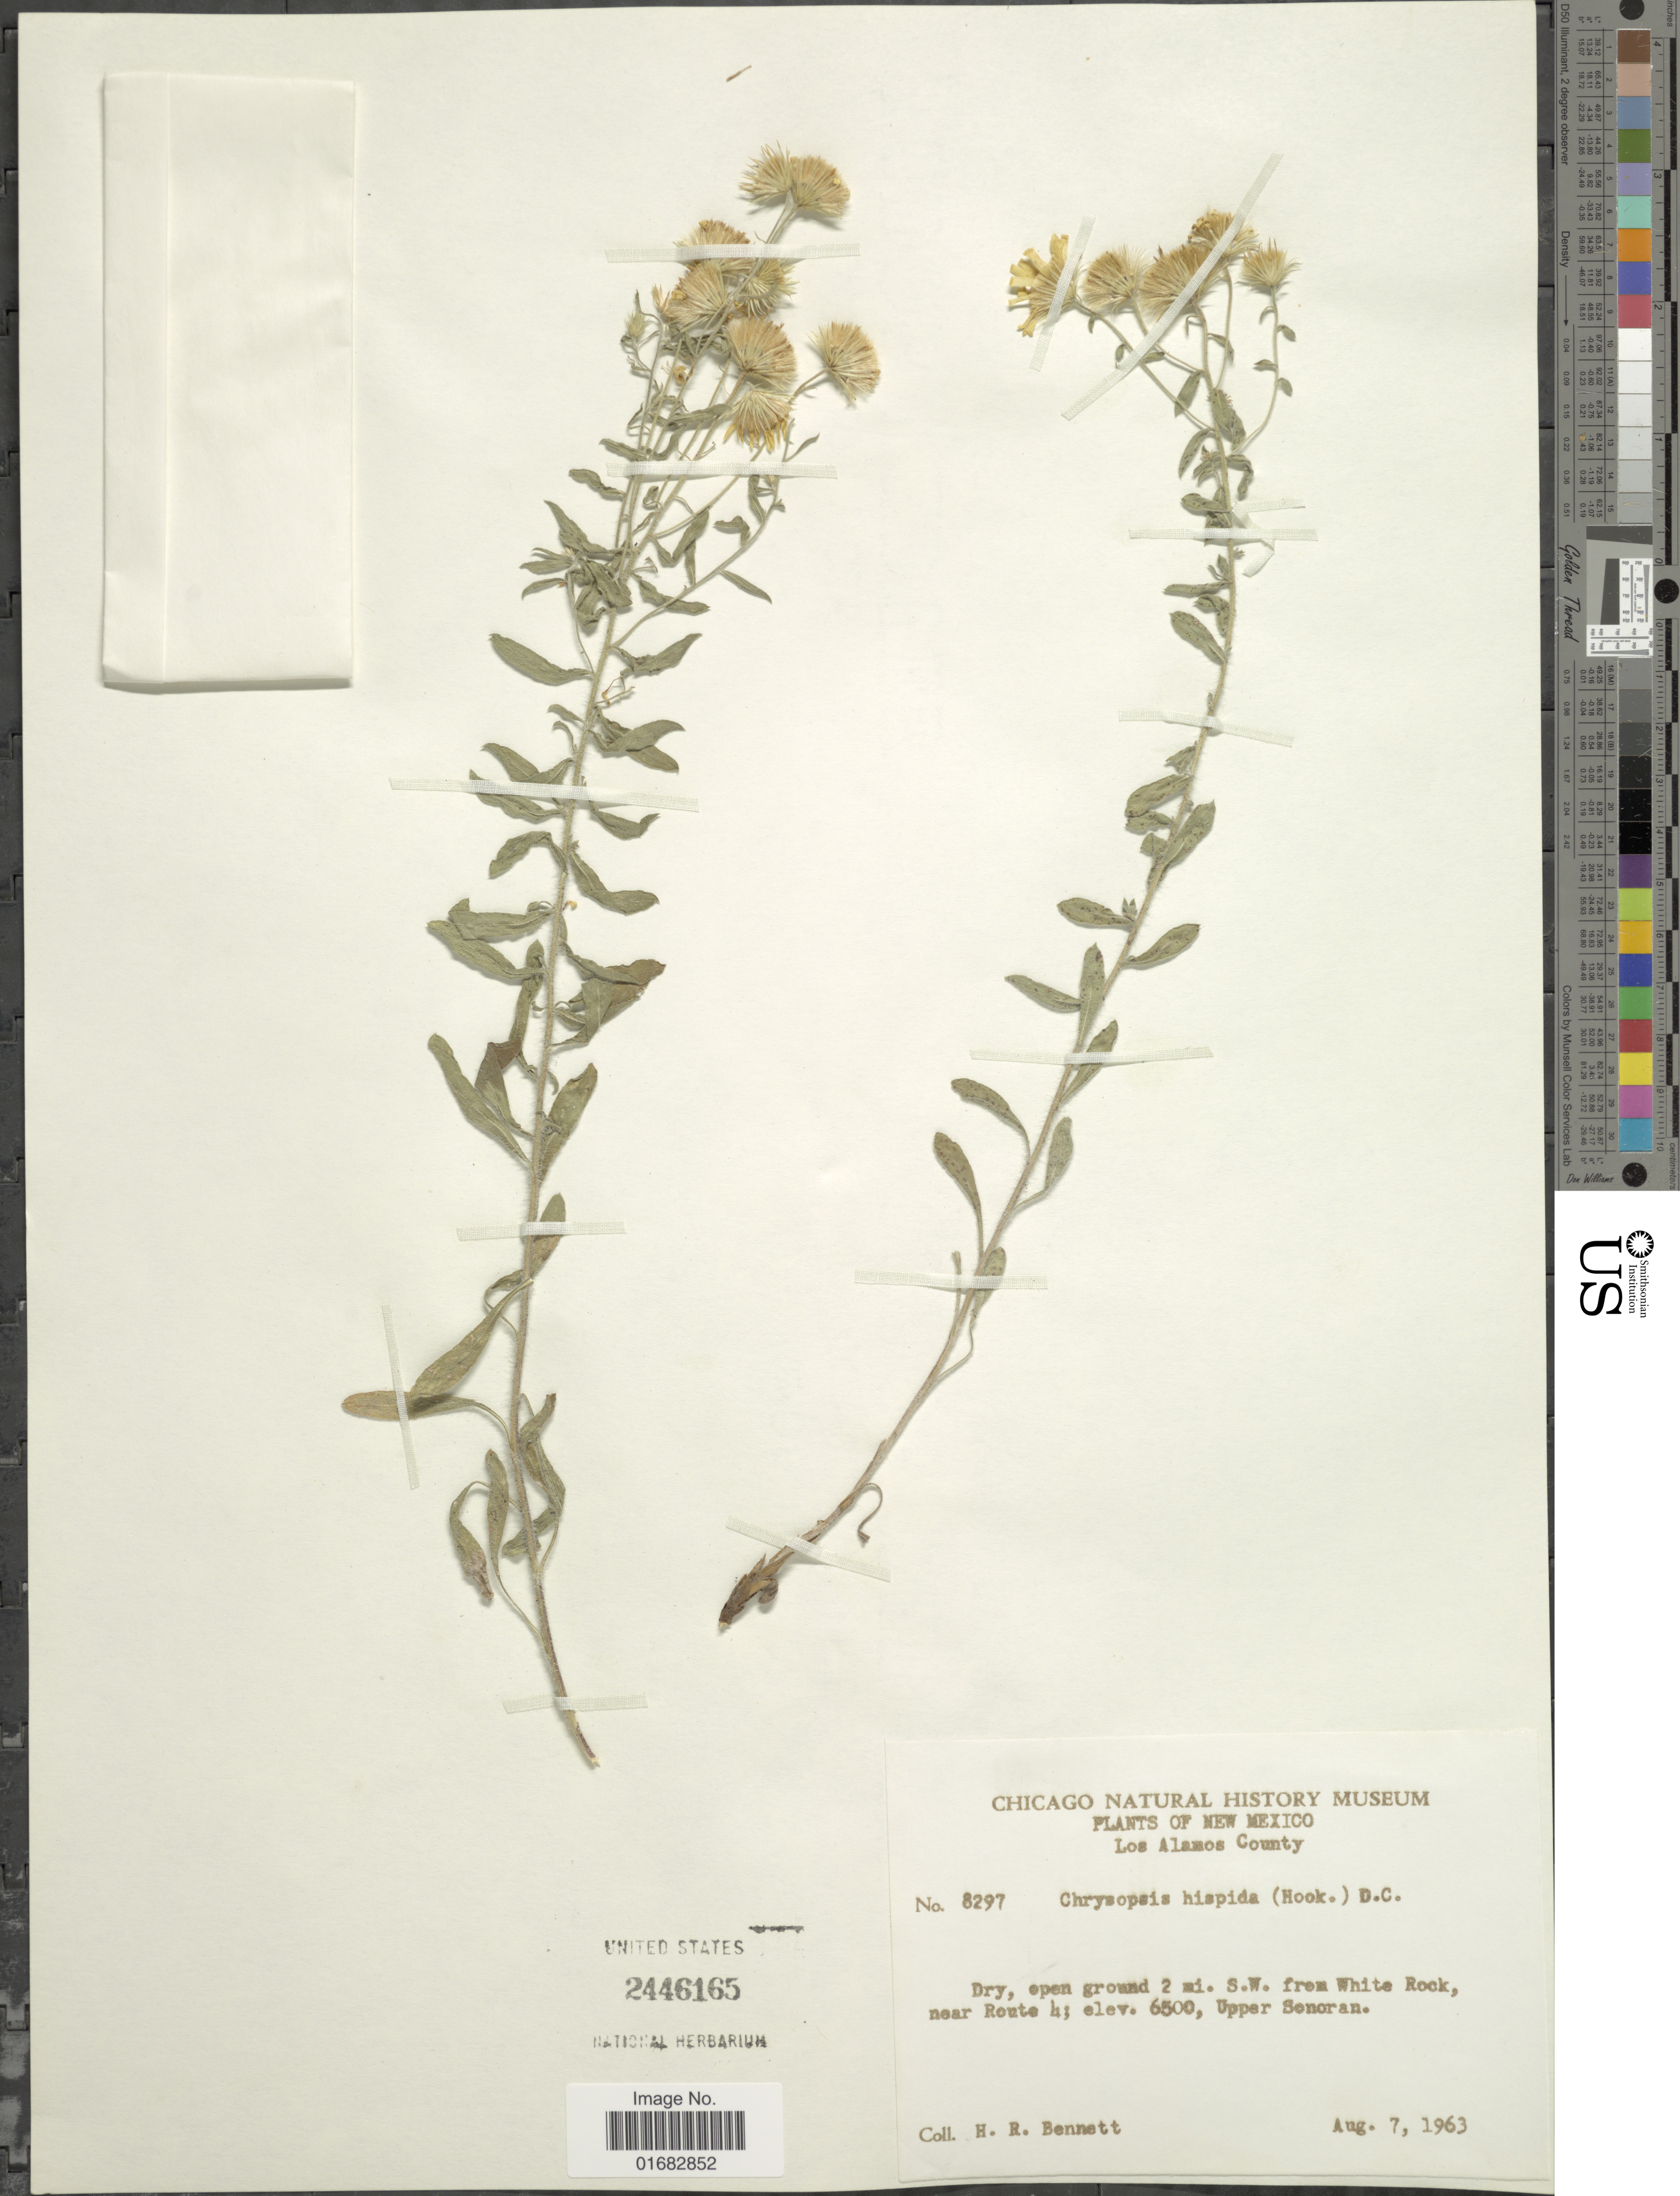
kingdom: Plantae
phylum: Tracheophyta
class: Magnoliopsida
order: Asterales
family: Asteraceae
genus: Heterotheca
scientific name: Heterotheca villosa var. hispida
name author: (Hook.) V.L. Harms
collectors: H. R. Bennett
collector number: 8297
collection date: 1963-08-07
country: United States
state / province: New Mexico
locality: Los Alamos County, Dry, open ground 2 mi. S.W. from White Rock, near Route 4, Upper Sonoran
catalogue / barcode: US 2446165